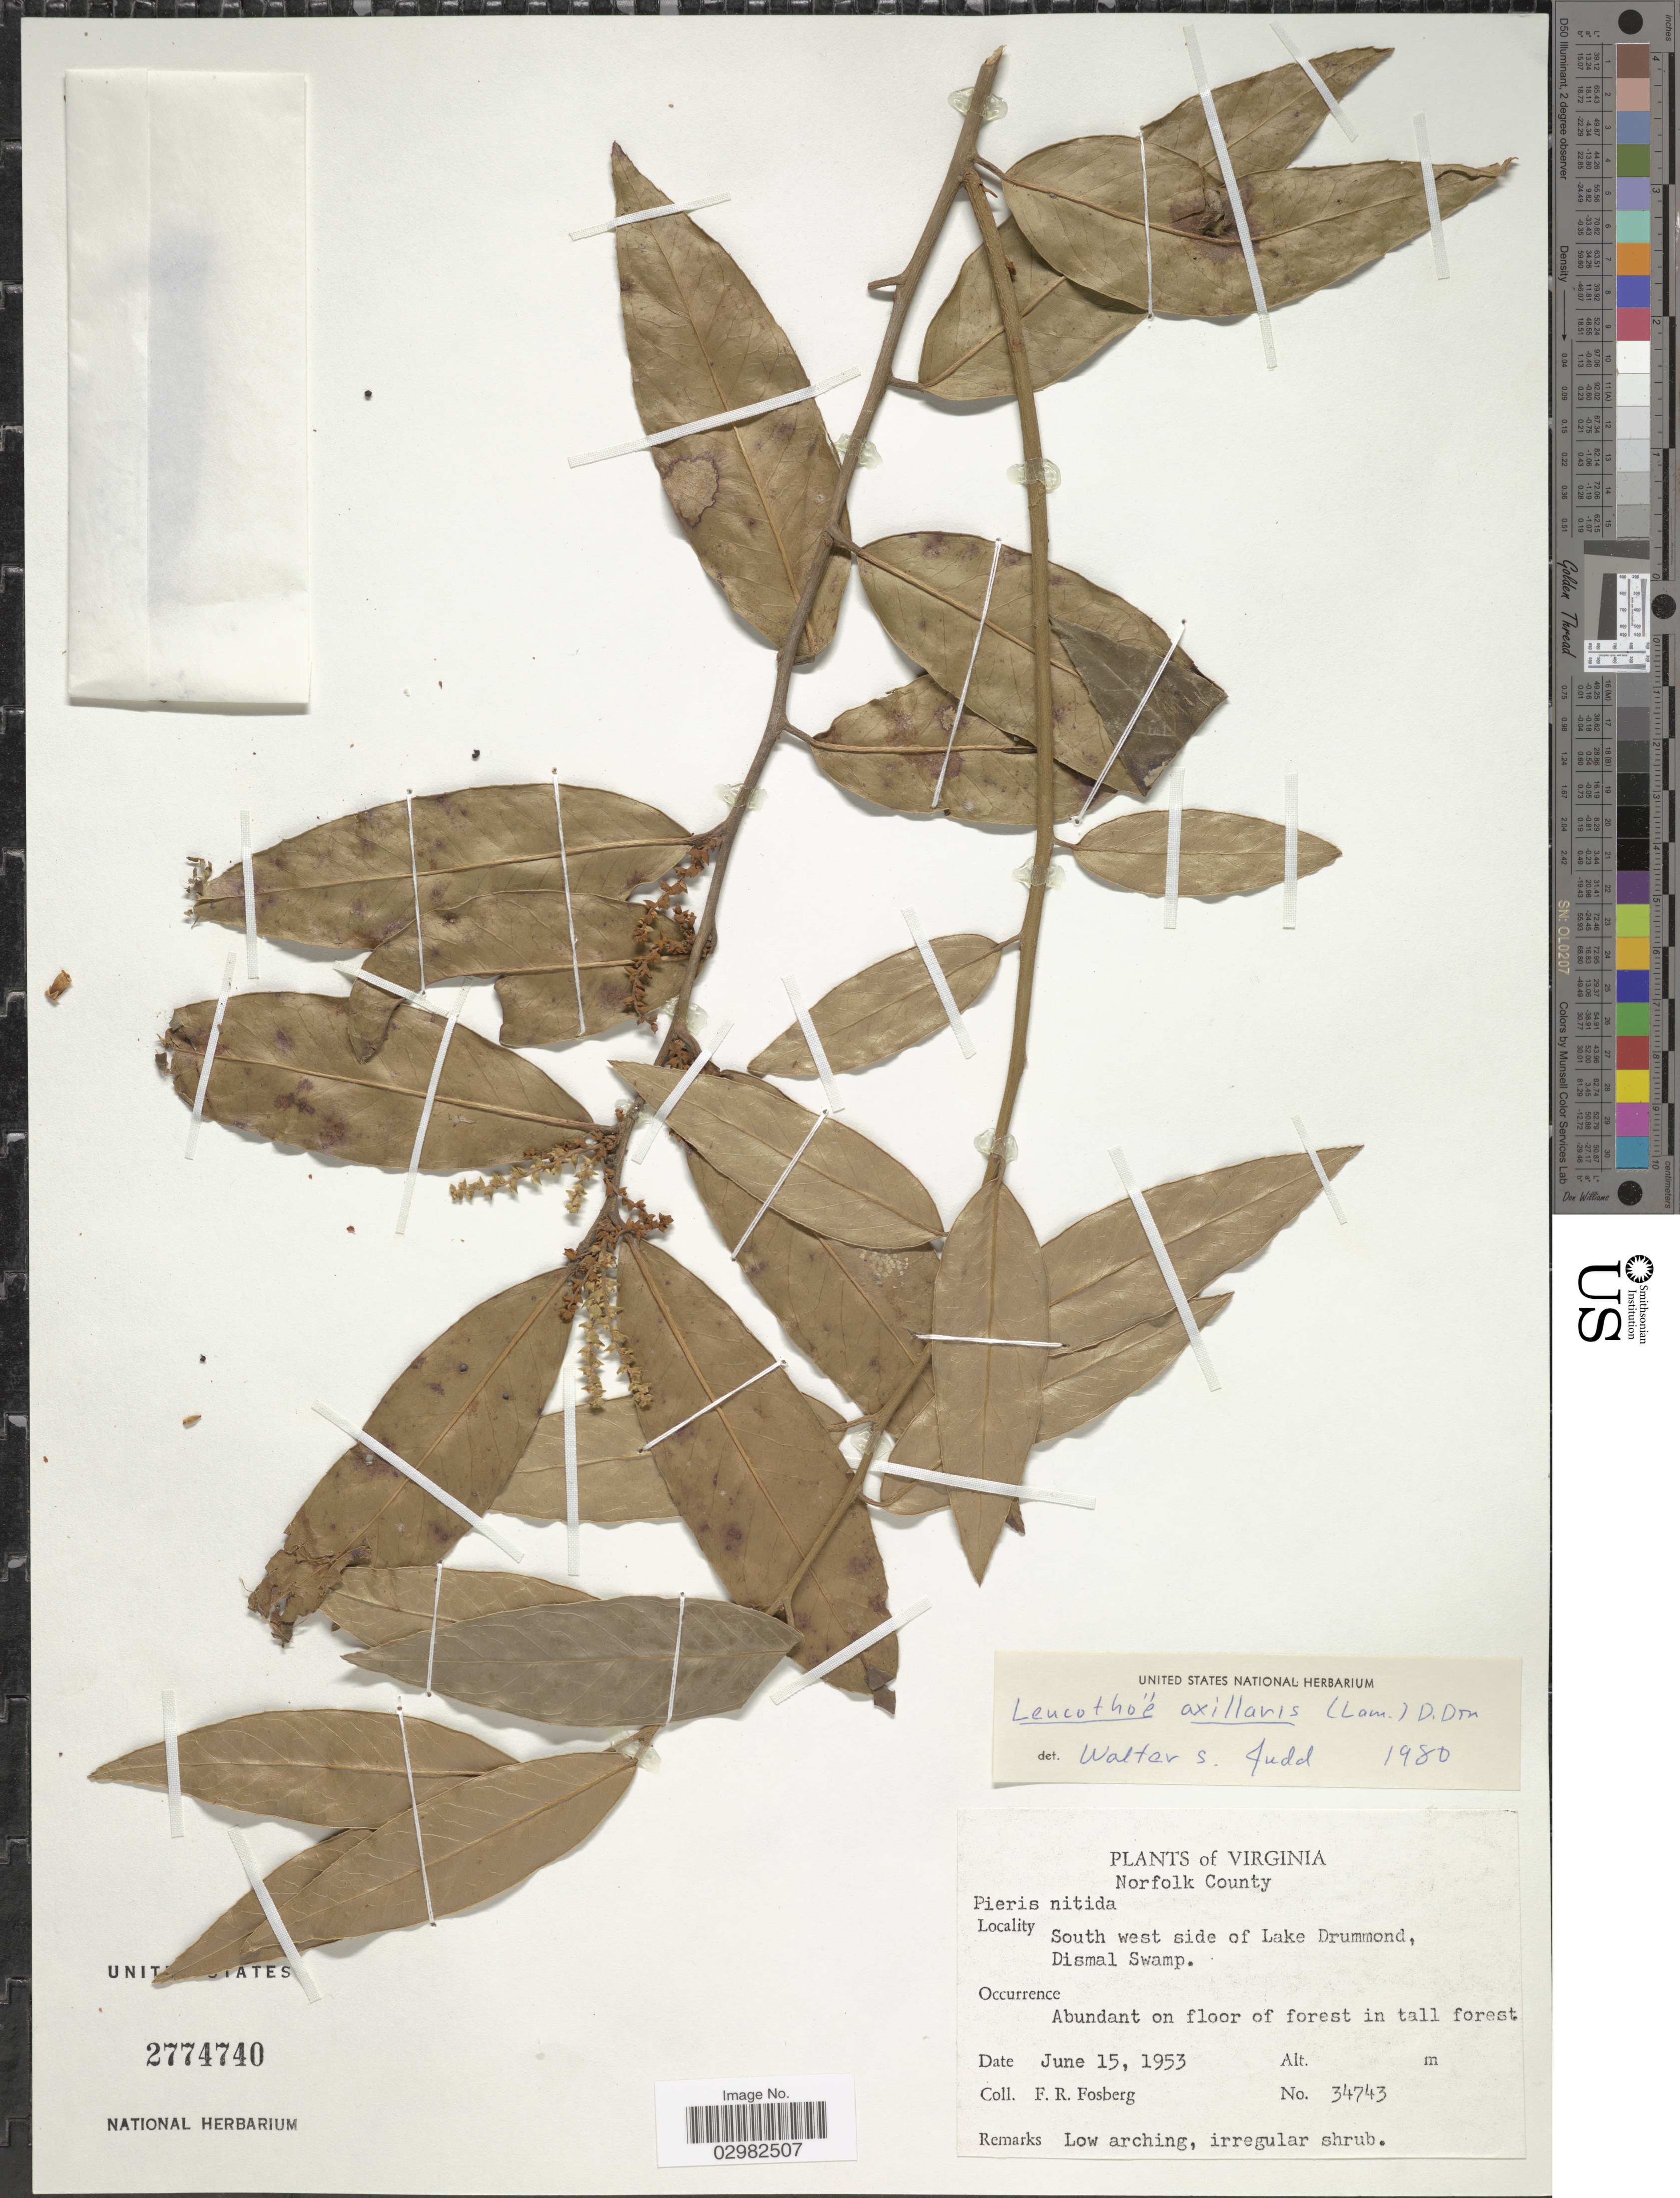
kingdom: Plantae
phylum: Tracheophyta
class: Magnoliopsida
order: Ericales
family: Ericaceae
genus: Leucothoe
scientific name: Leucothoë axillaris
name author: (Lam.) D. Don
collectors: F. R. Fosberg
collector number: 34743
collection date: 1953-06-15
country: United States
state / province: Virginia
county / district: City of Norfolk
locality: Norfolk County, South west side of Lake Drummond, Dismal Swamp.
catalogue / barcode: US 2774740